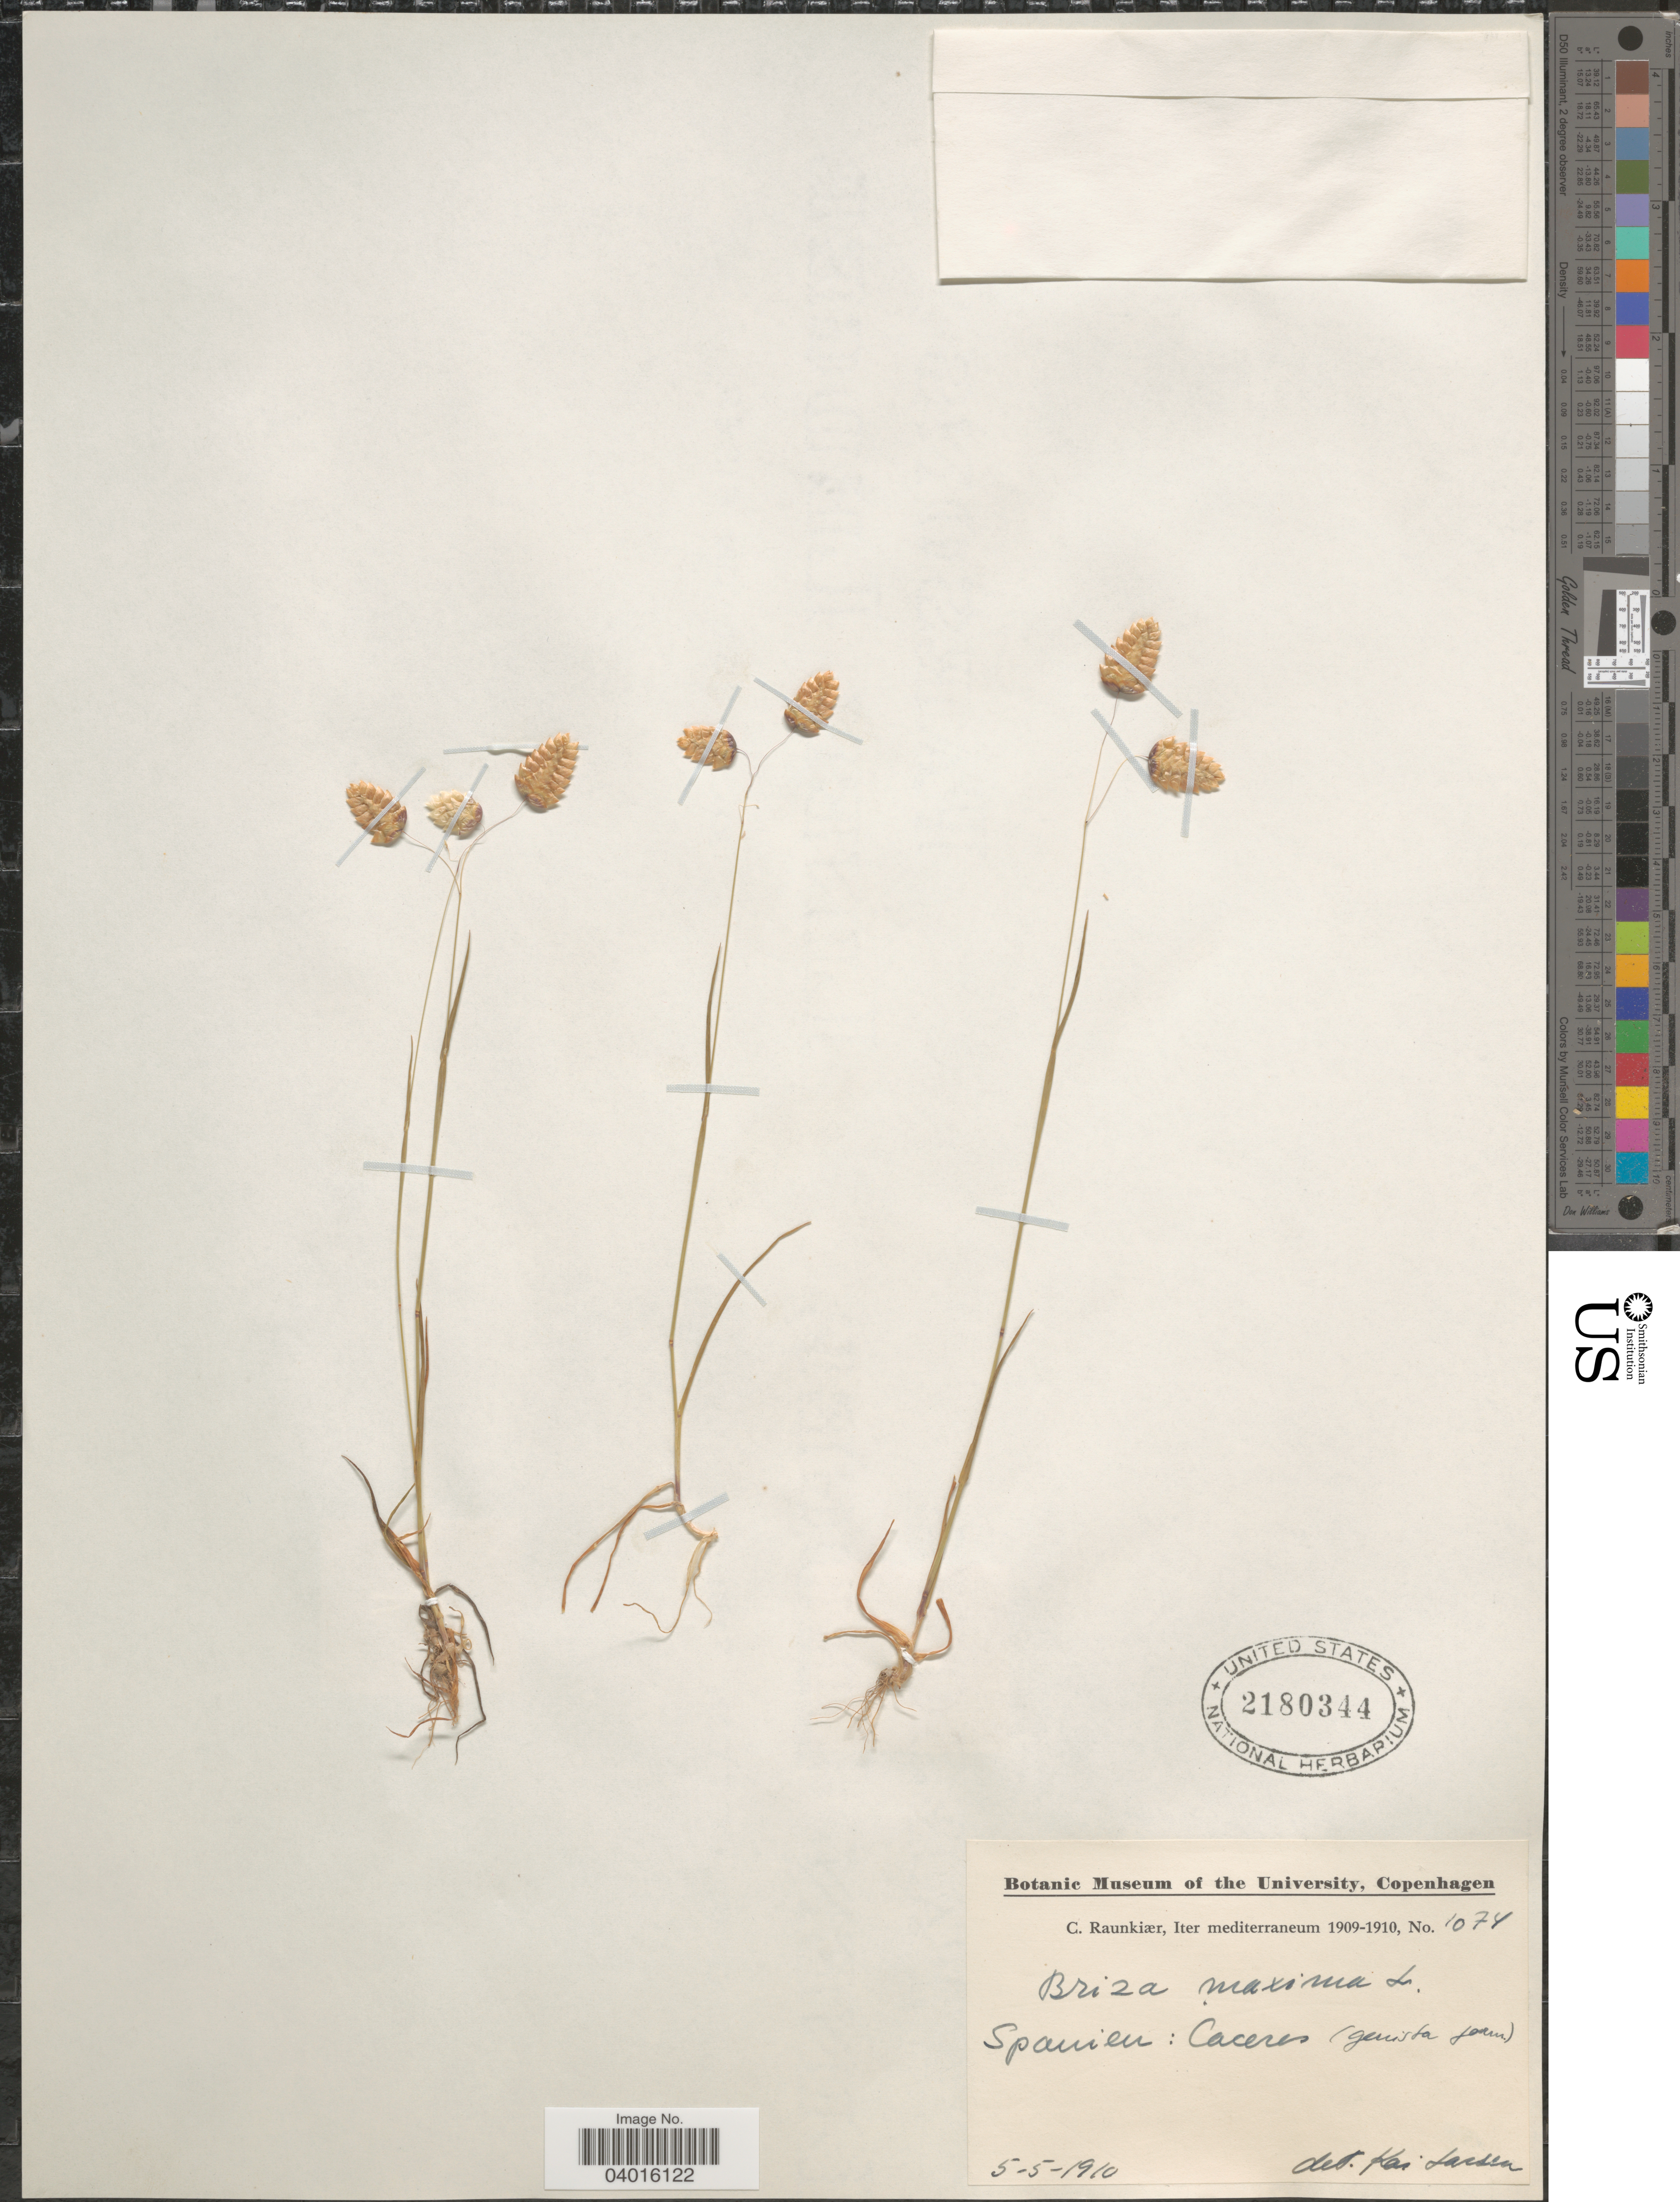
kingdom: Plantae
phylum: Tracheophyta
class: Liliopsida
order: Poales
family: Poaceae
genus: Briza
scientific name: Briza maxima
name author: L.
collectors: C. Raunkiær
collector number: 1074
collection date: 1910-05-05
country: Spain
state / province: Extremadura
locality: Iter mediterraneum. Spanien : Caceres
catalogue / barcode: US 2180344